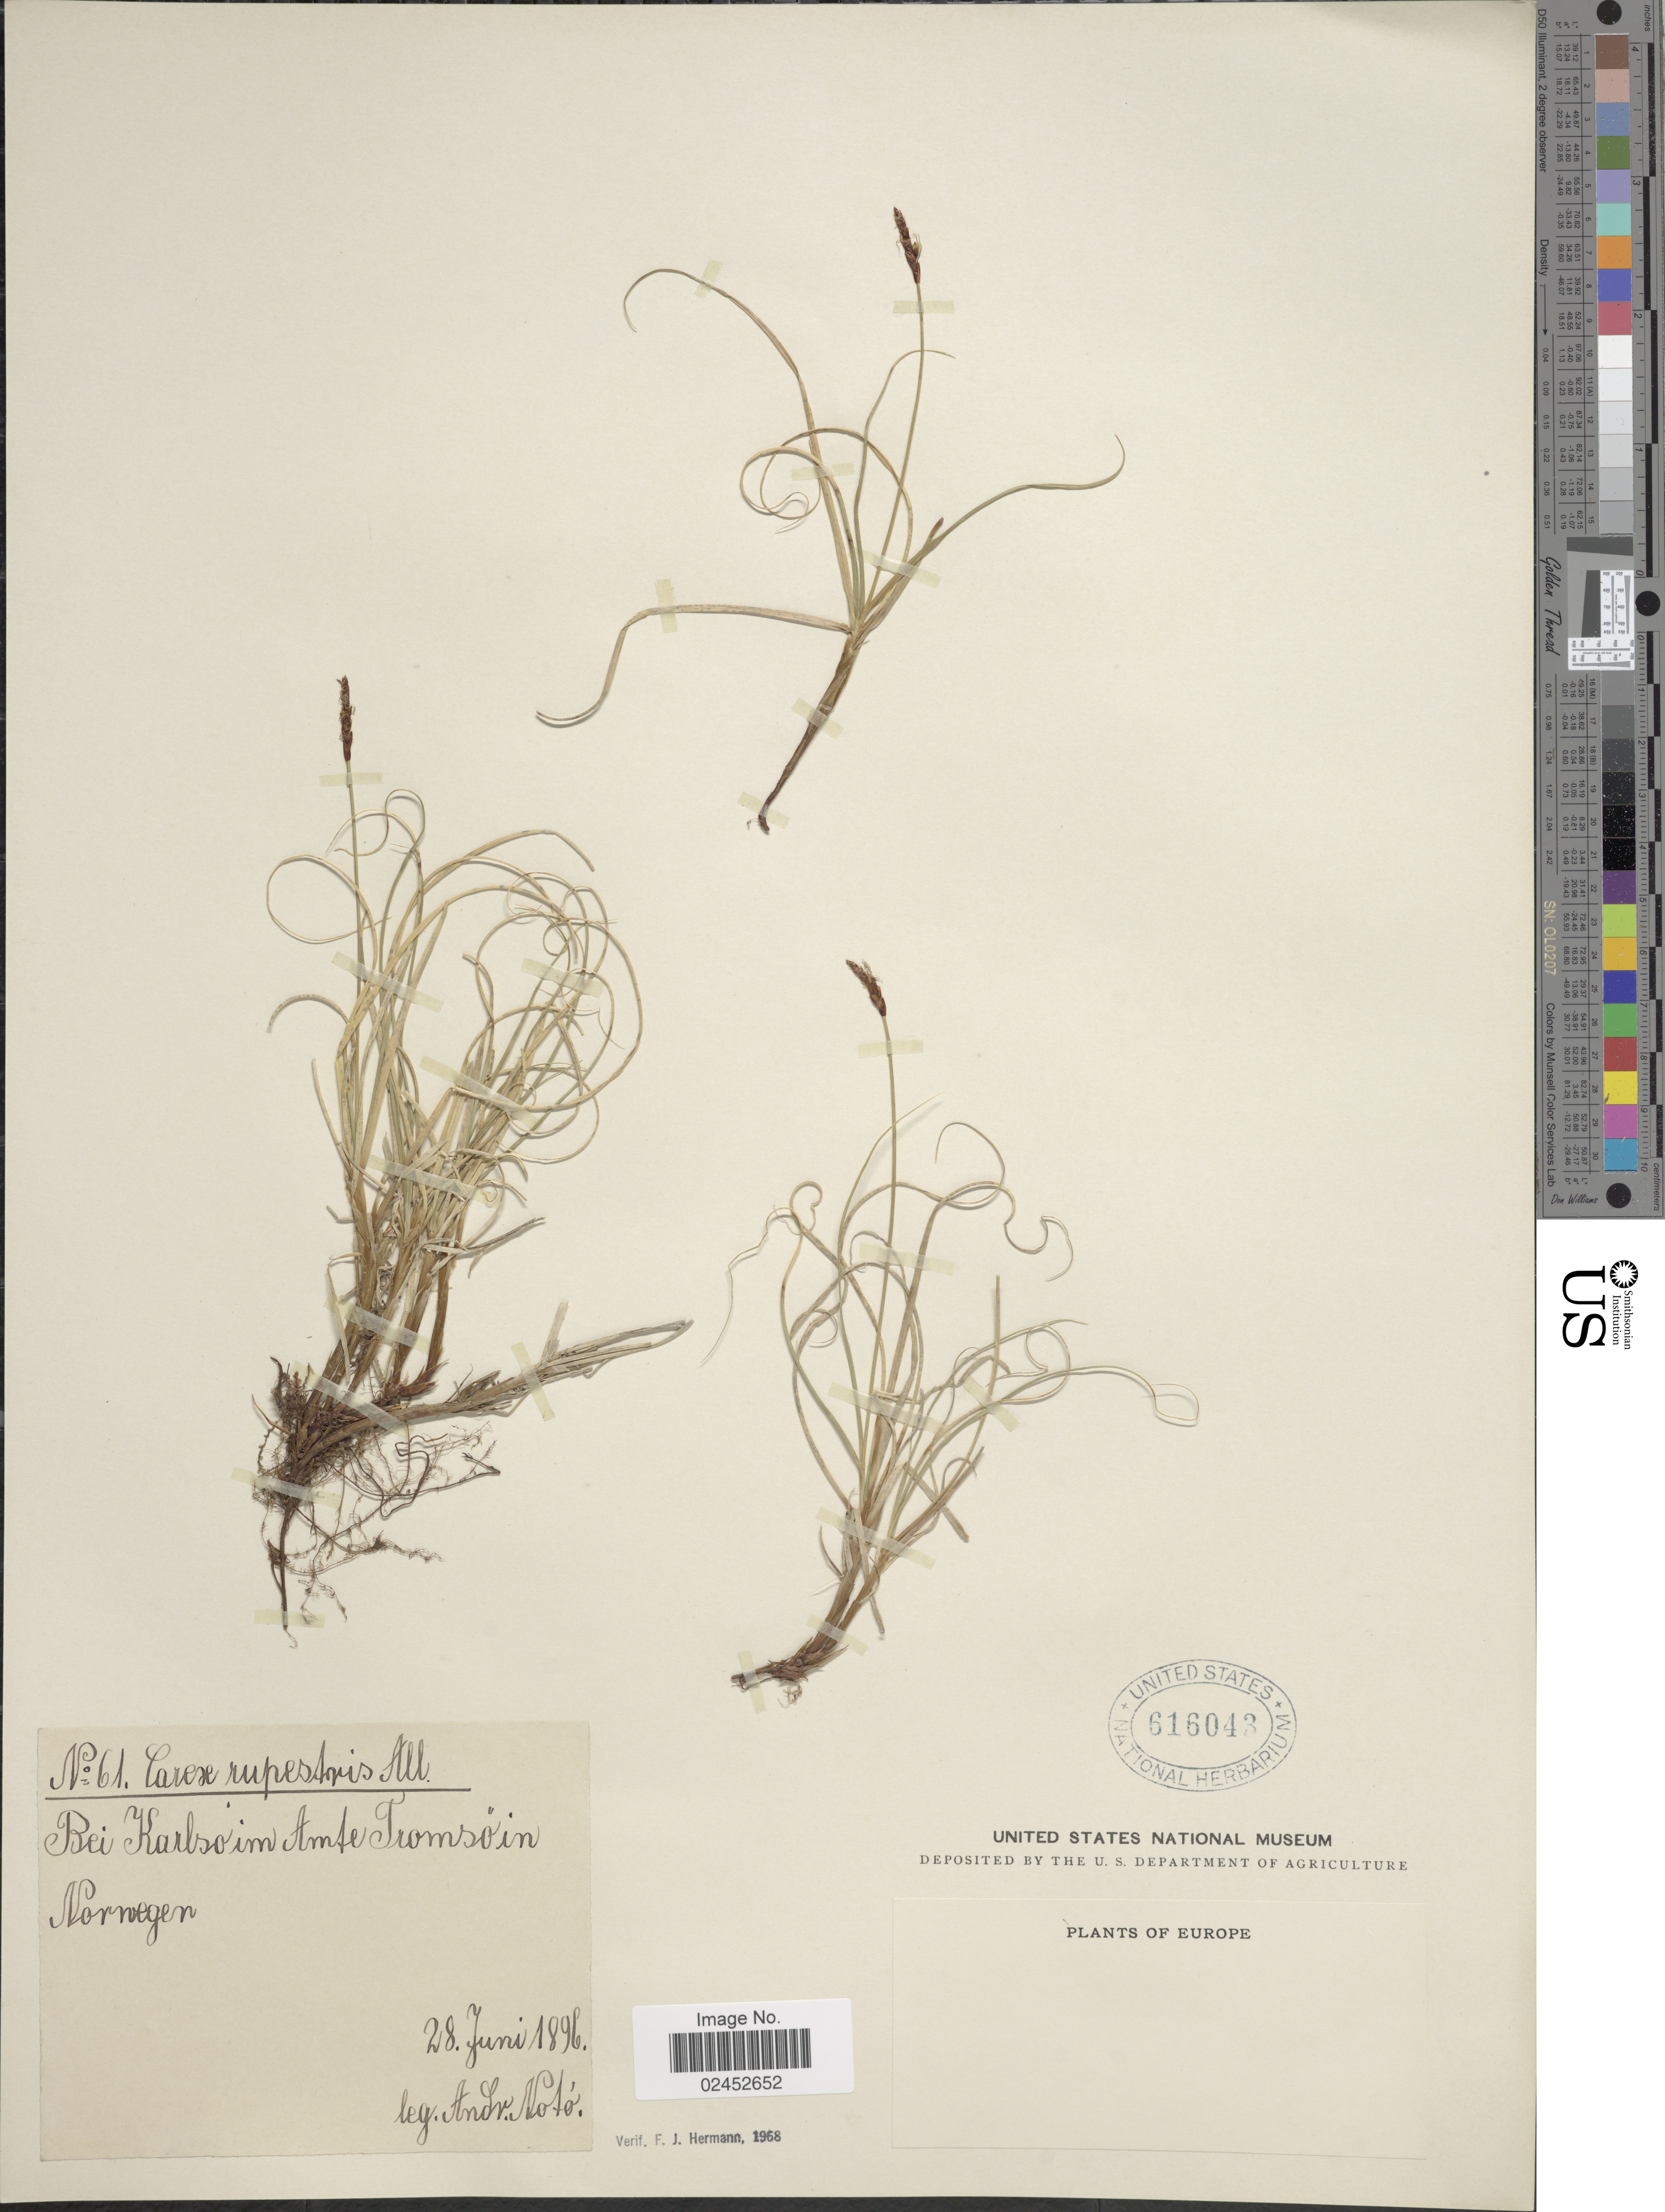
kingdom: Plantae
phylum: Tracheophyta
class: Liliopsida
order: Poales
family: Cyperaceae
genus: Carex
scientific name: Carex rupestris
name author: All.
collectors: A. Noto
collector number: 61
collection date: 1896-06-28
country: Norway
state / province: Troms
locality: Bei Karlso im Amte Tromso in Norwegen.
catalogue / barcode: US 616043